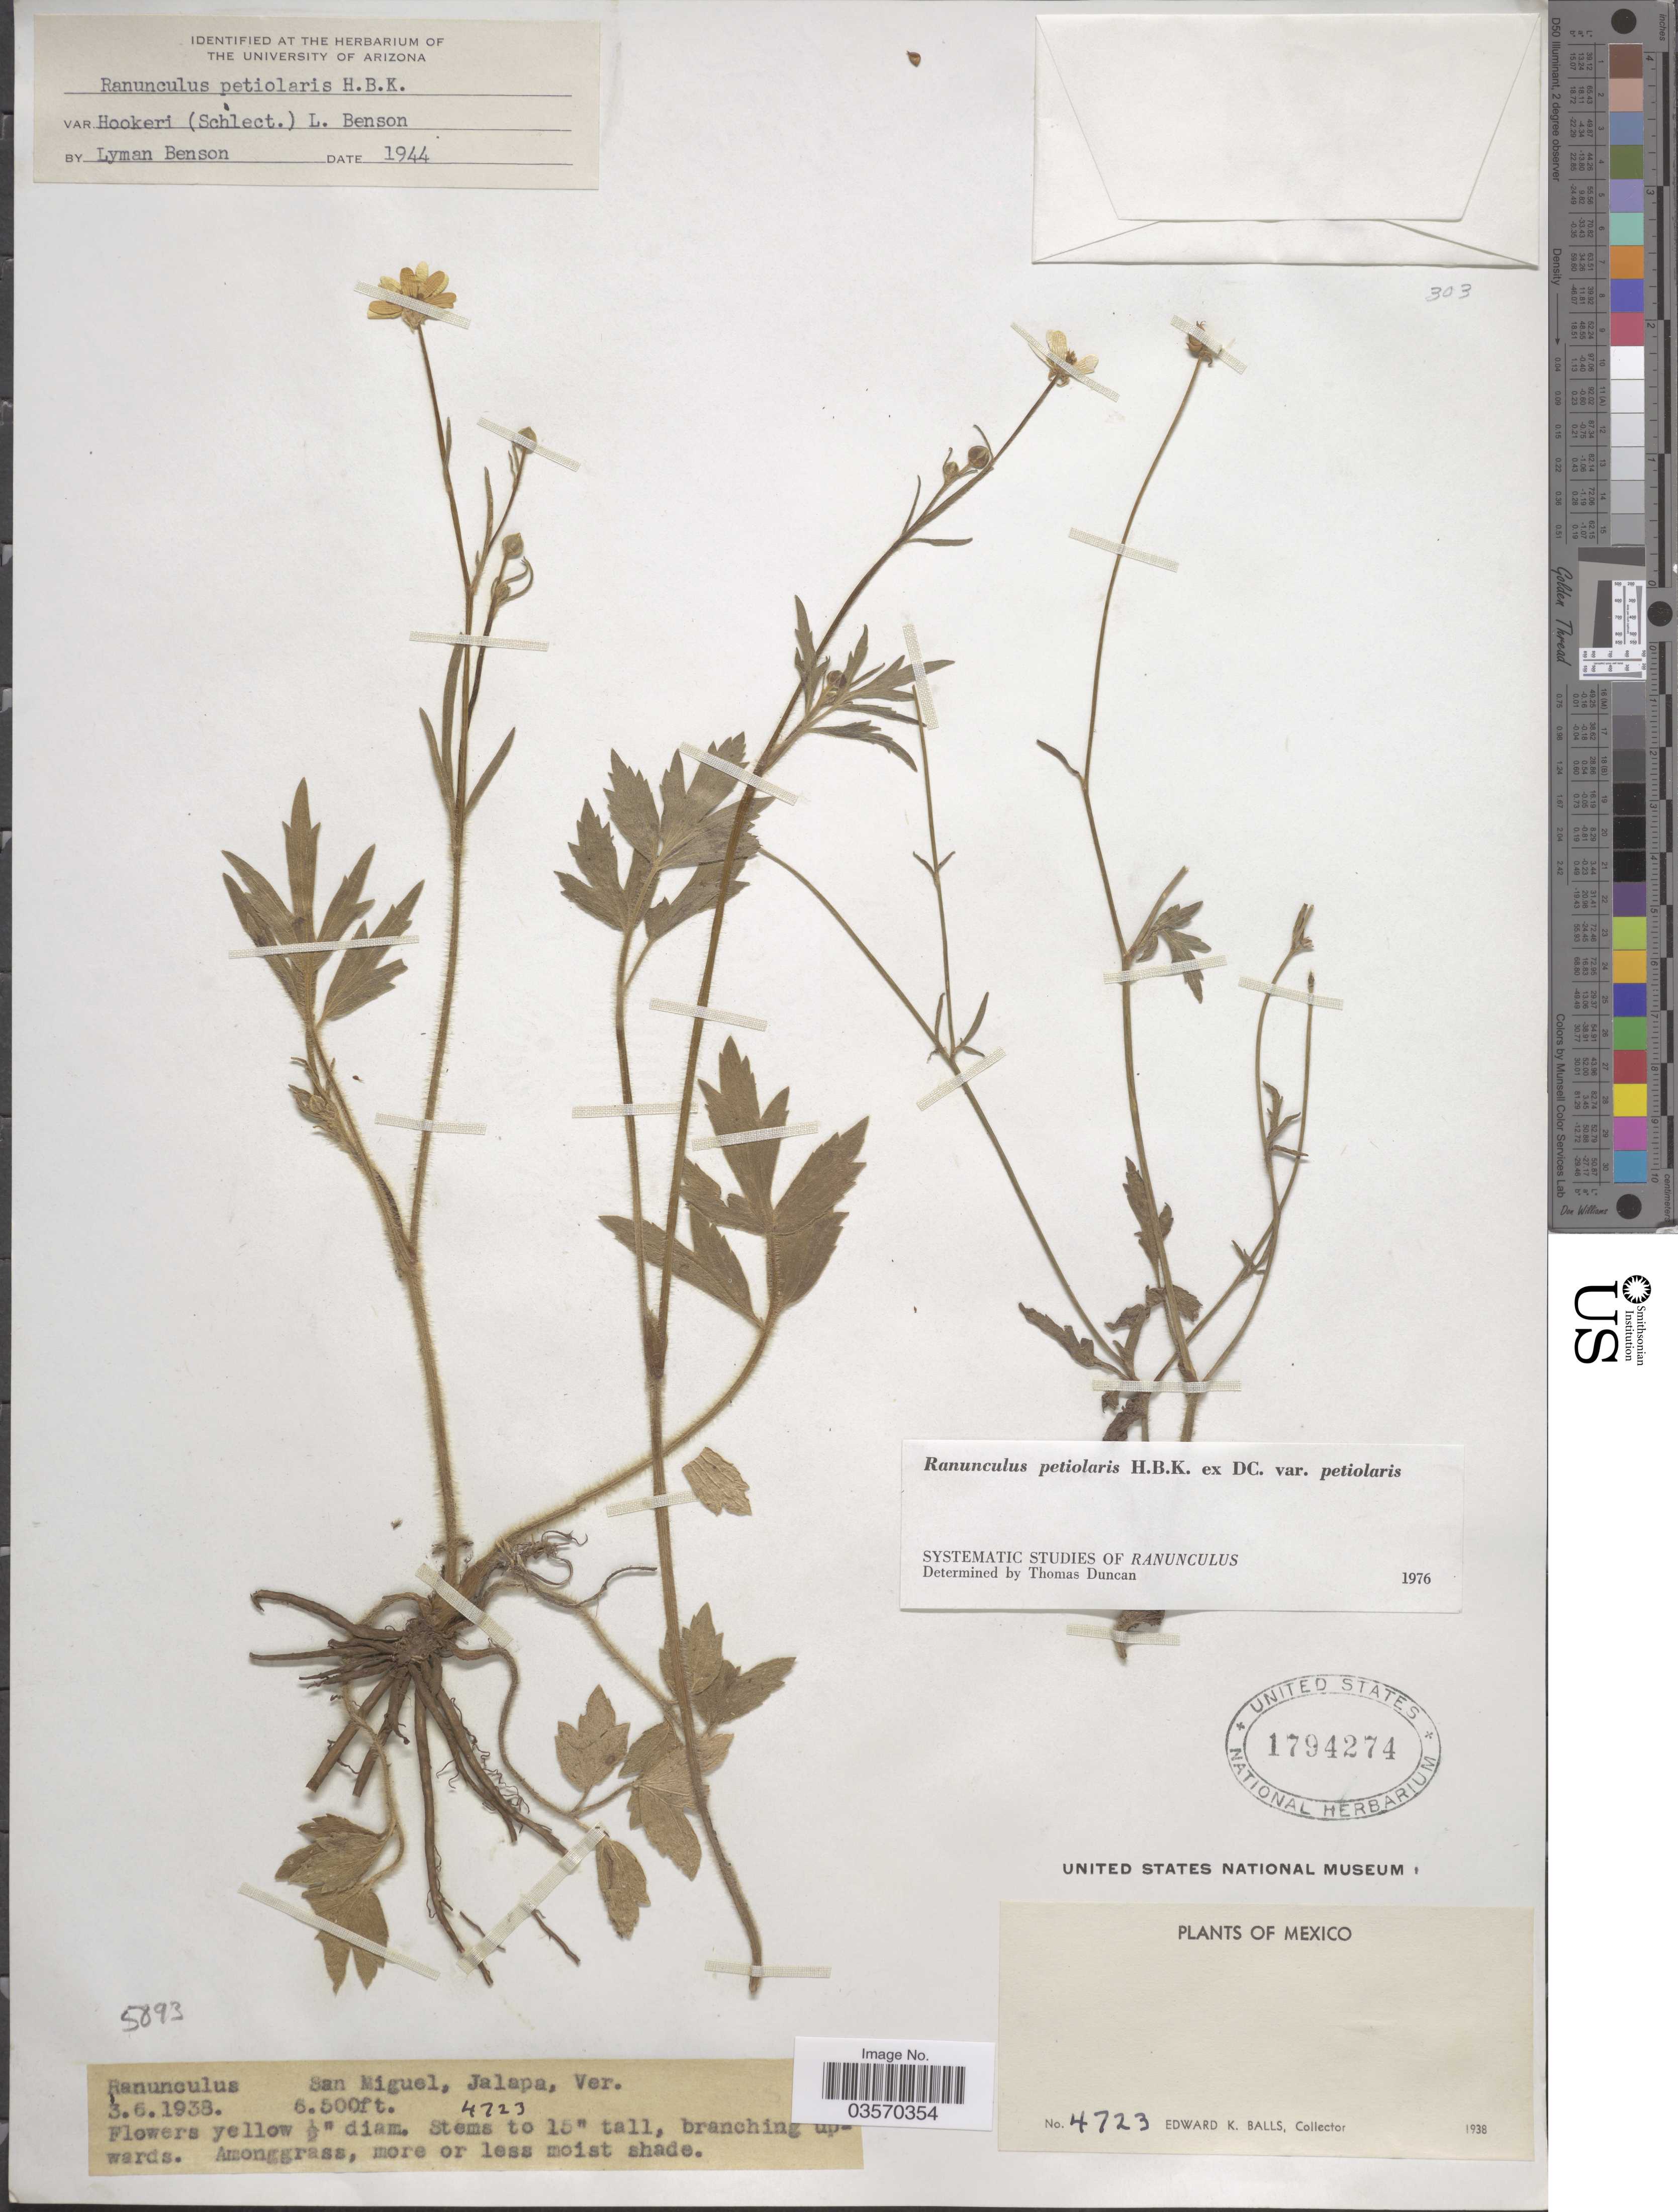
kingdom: Plantae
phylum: Tracheophyta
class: Magnoliopsida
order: Ranunculales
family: Ranunculaceae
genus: Ranunculus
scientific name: Ranunculus petiolaris var. petiolaris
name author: Kunth ex DC.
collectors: E. K. Balls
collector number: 4723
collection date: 1938-06-03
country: Mexico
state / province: Veracruz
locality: San Miguel, Jalapa, Ver.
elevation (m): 1981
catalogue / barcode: US 1794274